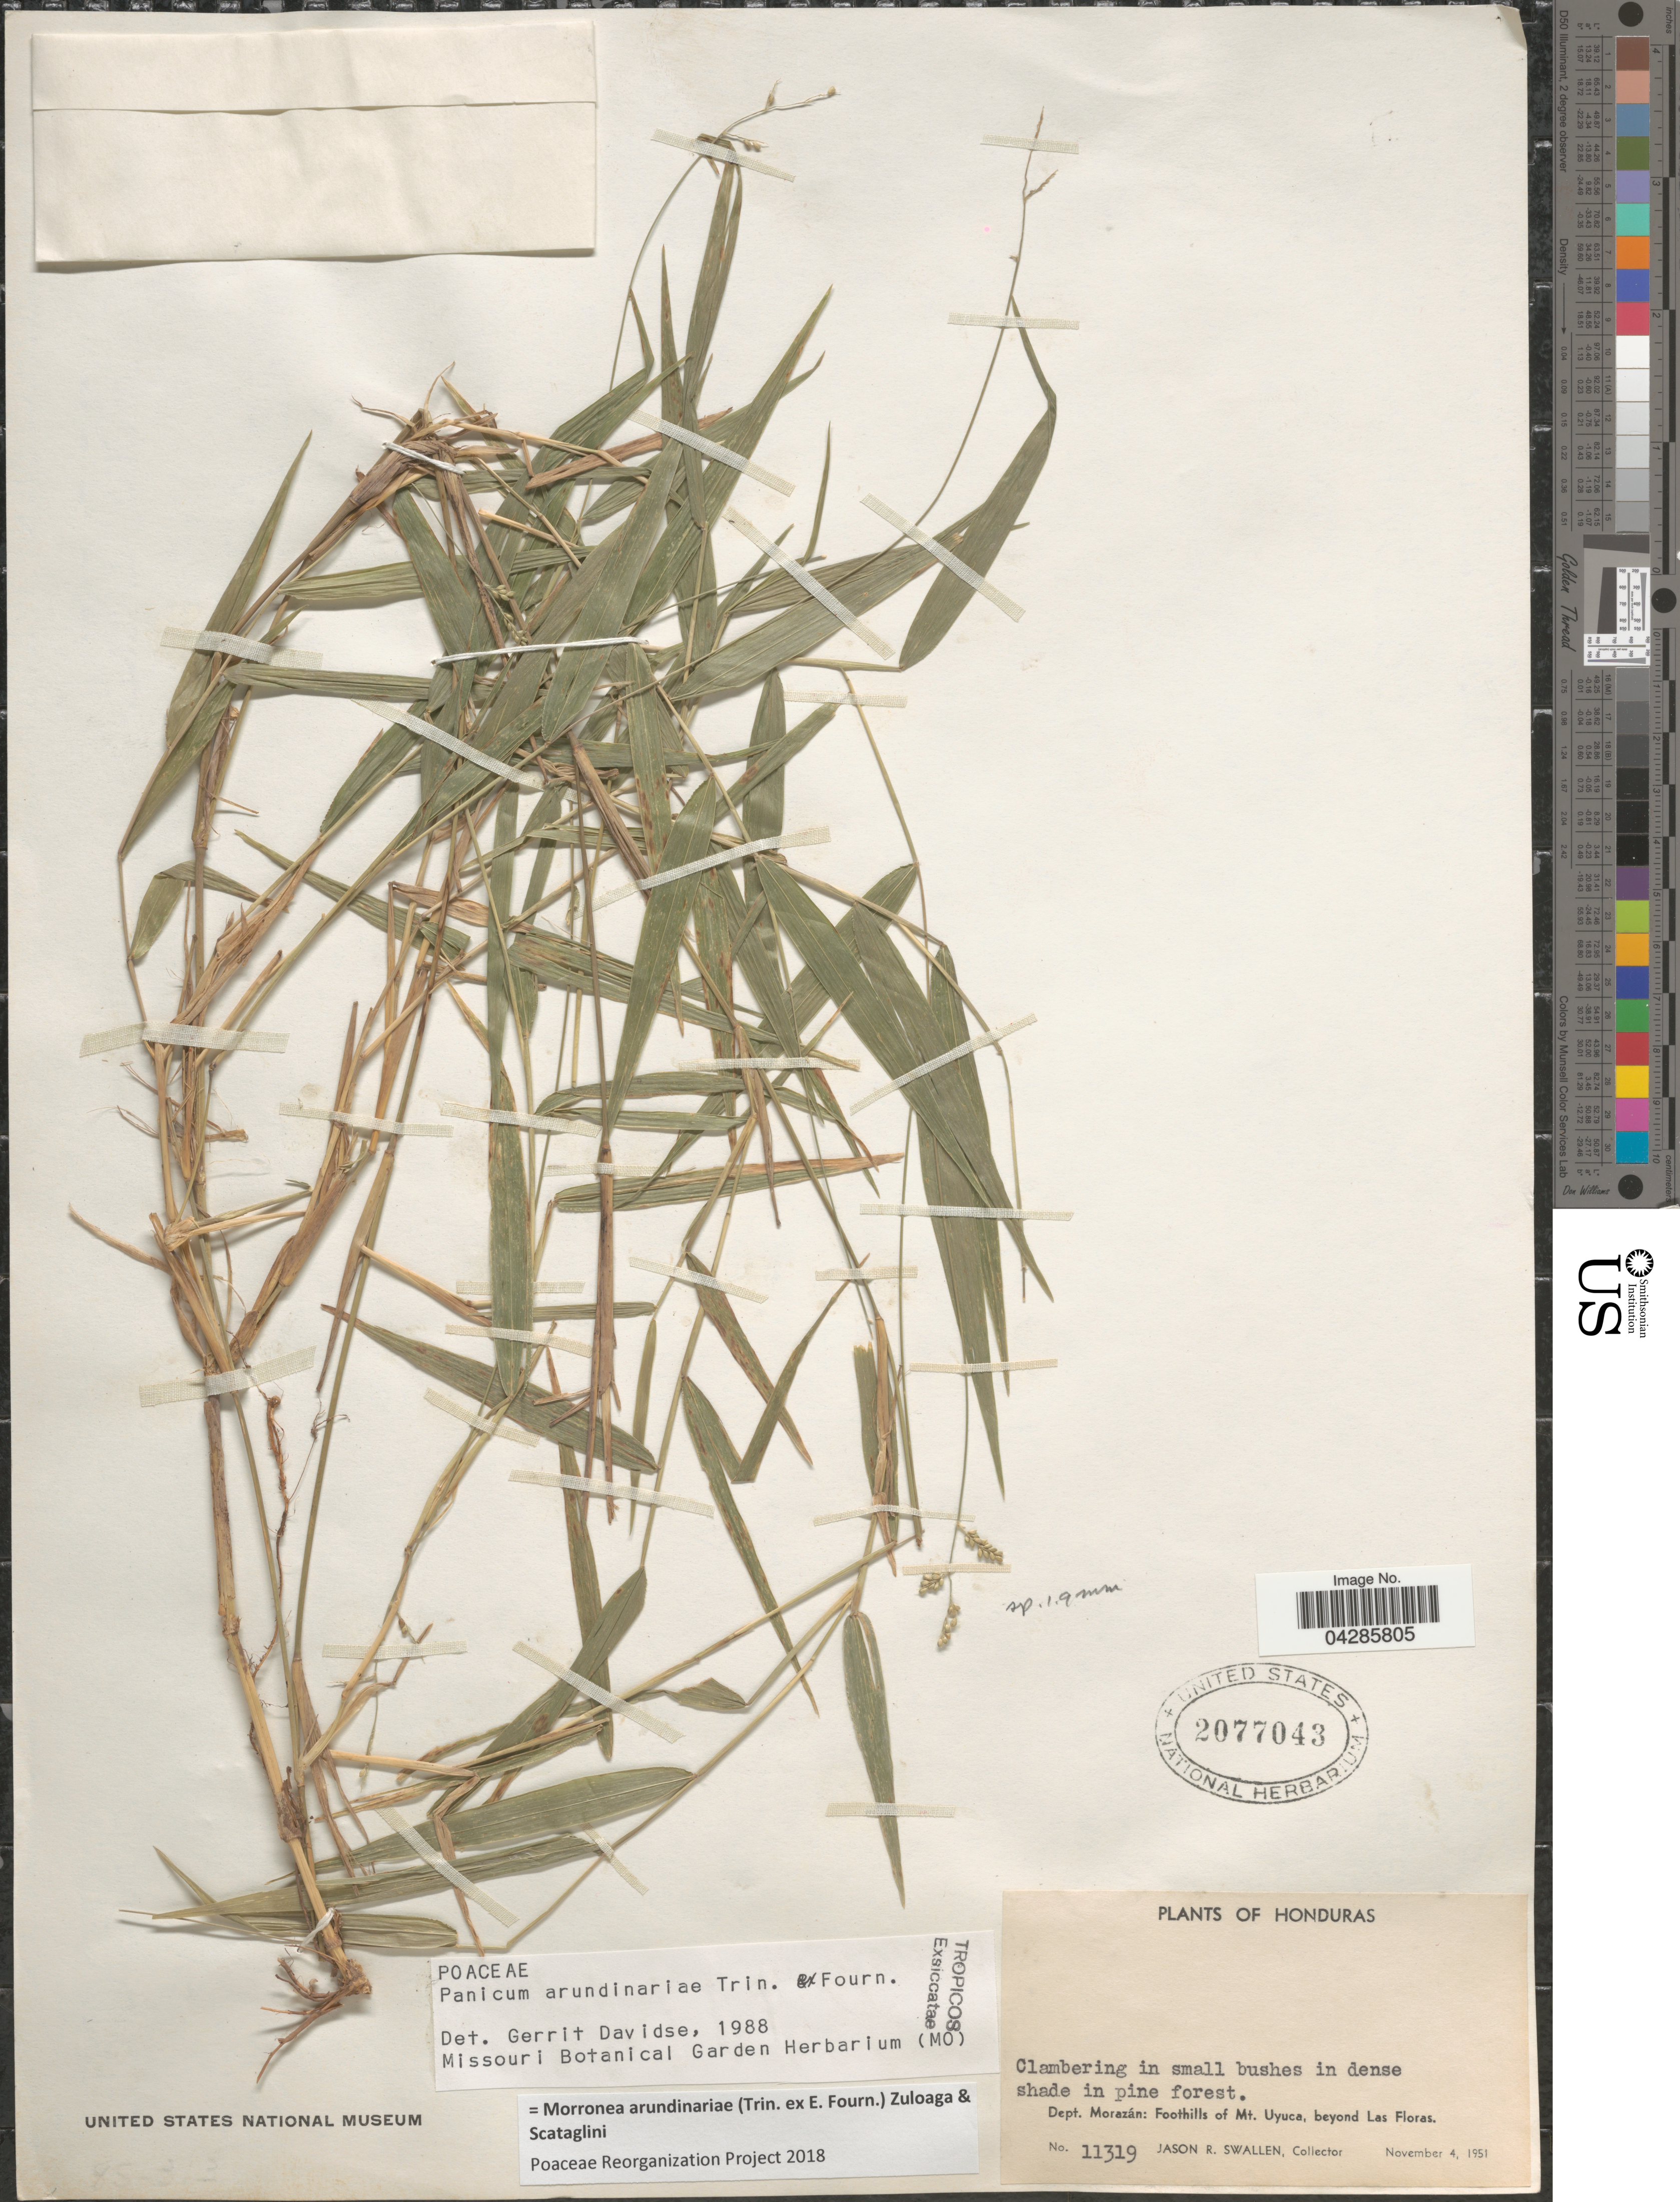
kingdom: Plantae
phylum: Tracheophyta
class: Liliopsida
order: Poales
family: Poaceae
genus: Morronea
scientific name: Morronea arundinariae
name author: (Trin. ex E. Fourn.) Zuloaga & Scataglini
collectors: J. R. Swallen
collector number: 11319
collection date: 1951-11-04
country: Honduras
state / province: Fco. Morazán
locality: Clambering in small bushes in dense shade in pine forest. Dept. Morazán: Foothills of Mt. Uyuca, beyond Las Floras.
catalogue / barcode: US 2077043